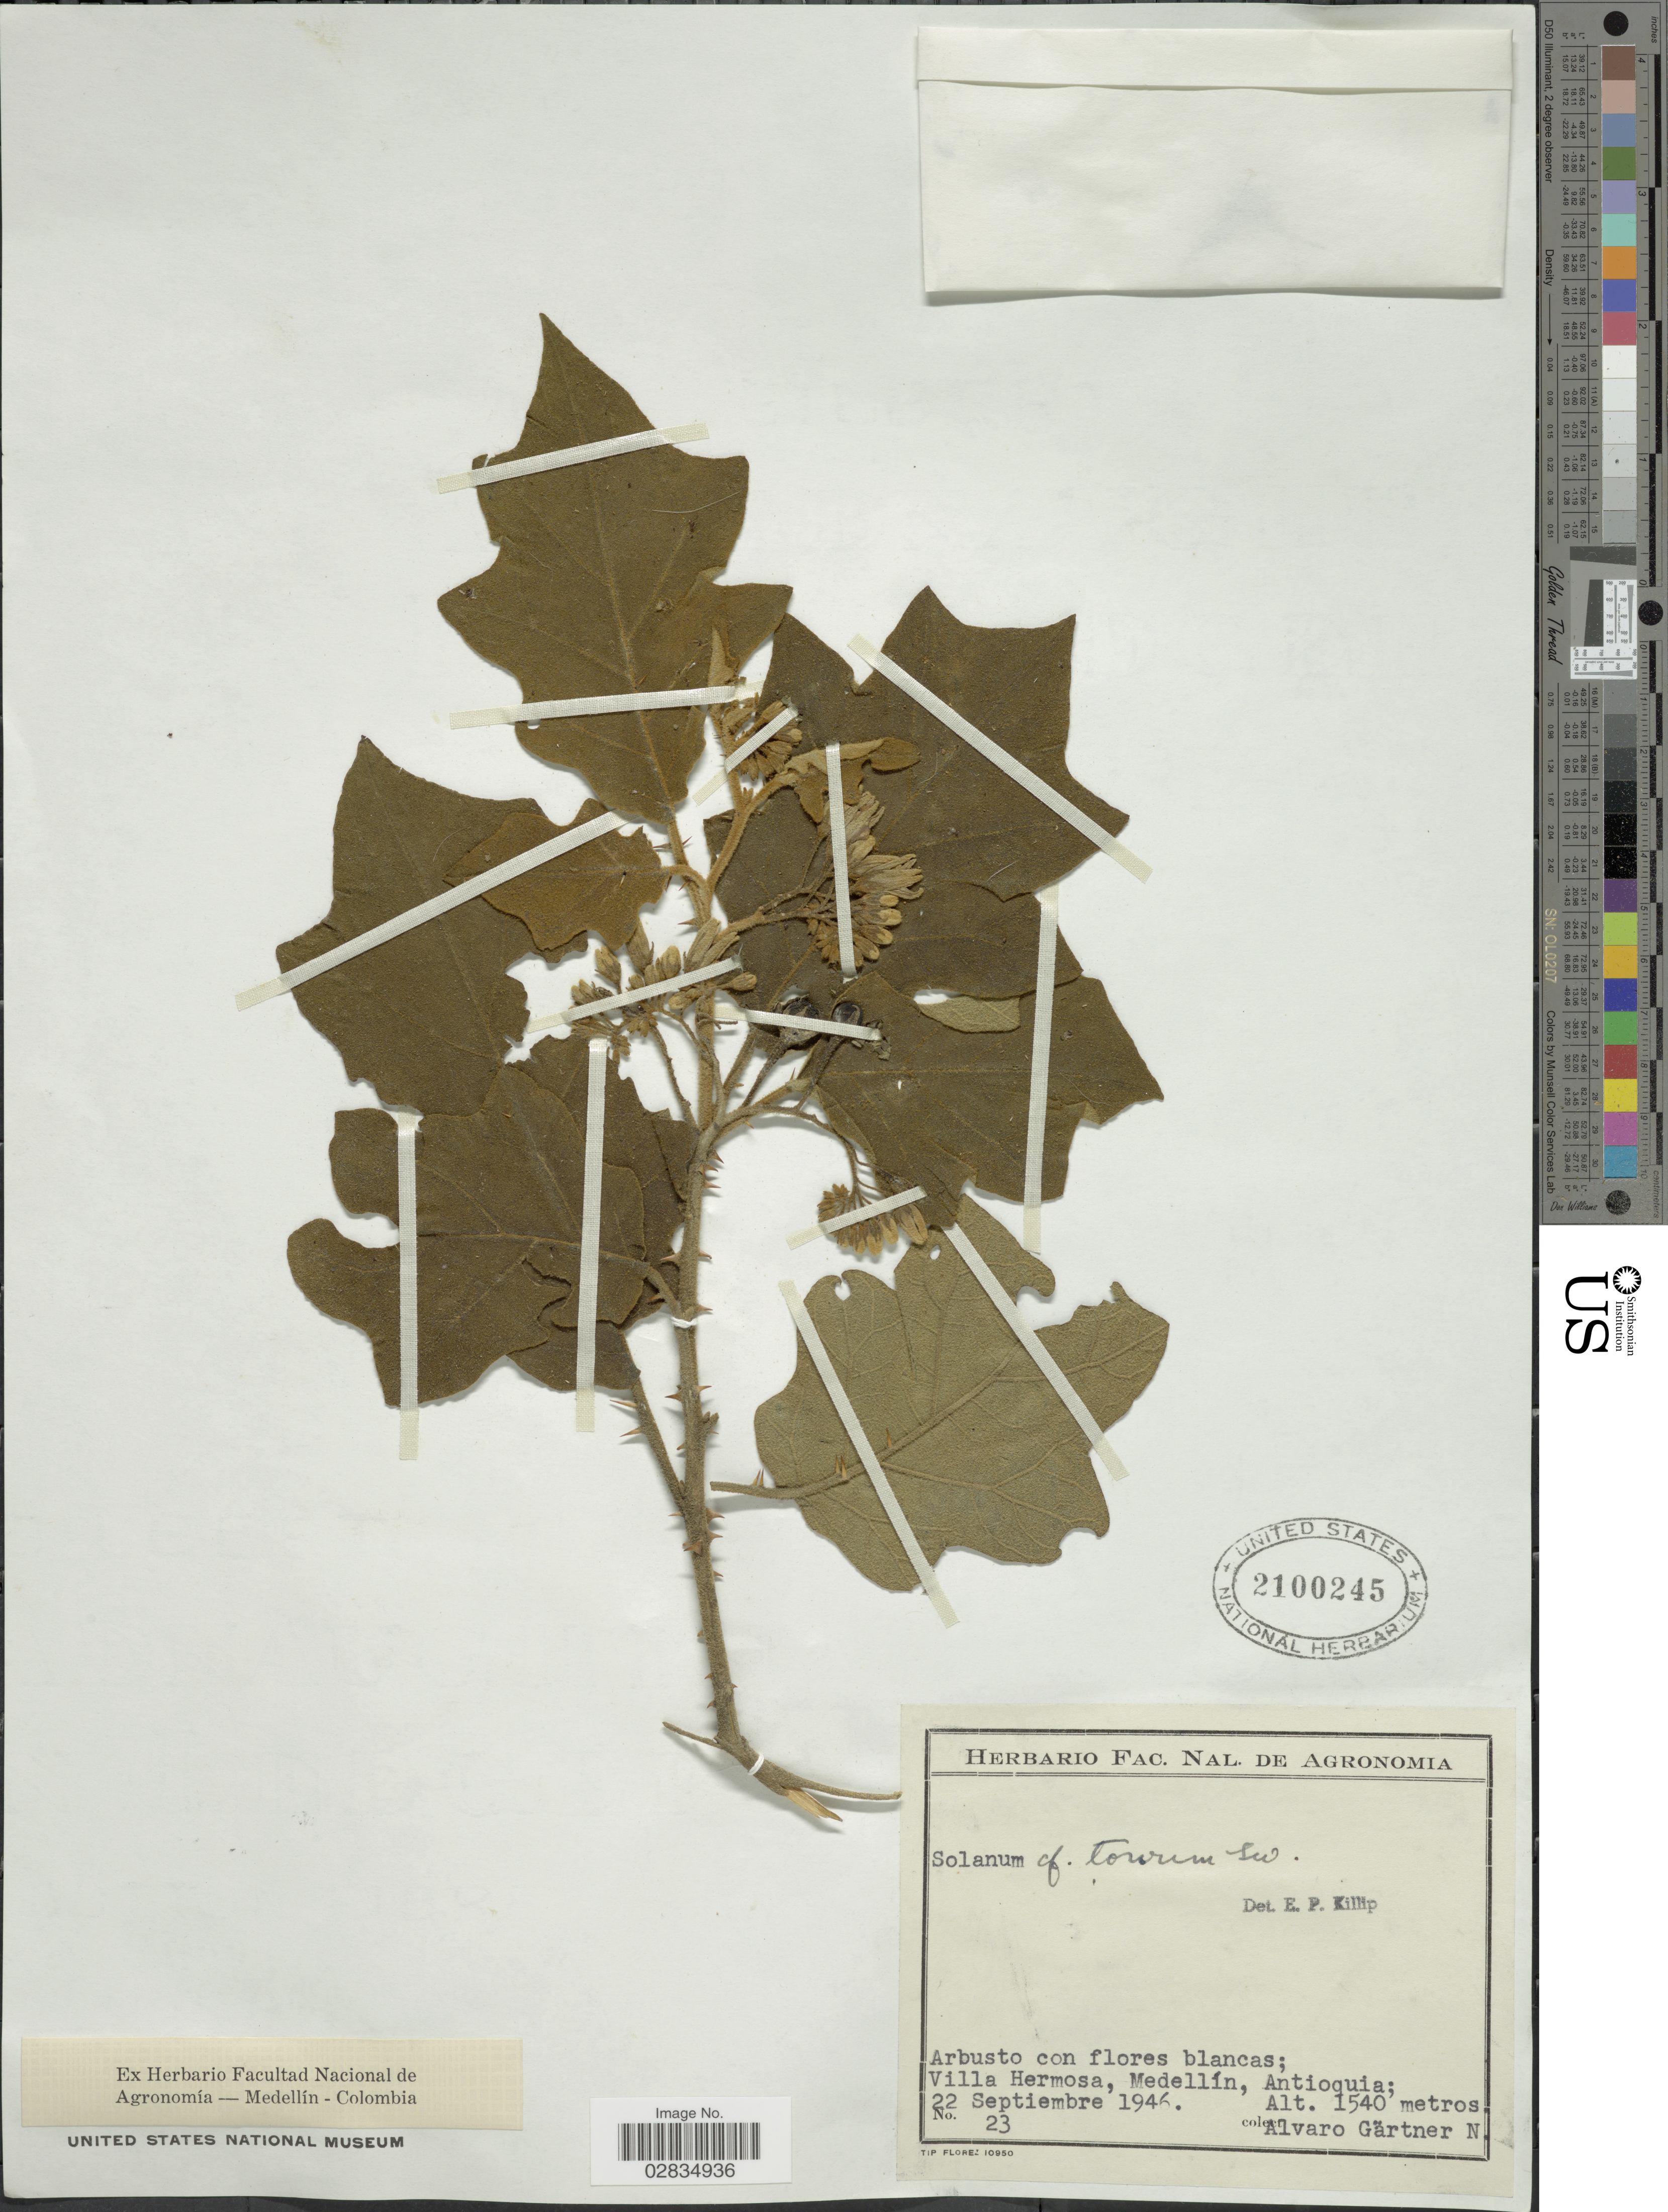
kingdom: Plantae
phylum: Tracheophyta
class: Magnoliopsida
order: Solanales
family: Solanaceae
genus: Solanum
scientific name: Solanum torvum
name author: Sw.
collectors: A. Gartner N.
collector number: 23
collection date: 1946-09-22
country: Colombia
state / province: Antioquia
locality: Villa Hermosa, Medellín.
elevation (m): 1540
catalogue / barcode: US 2100245